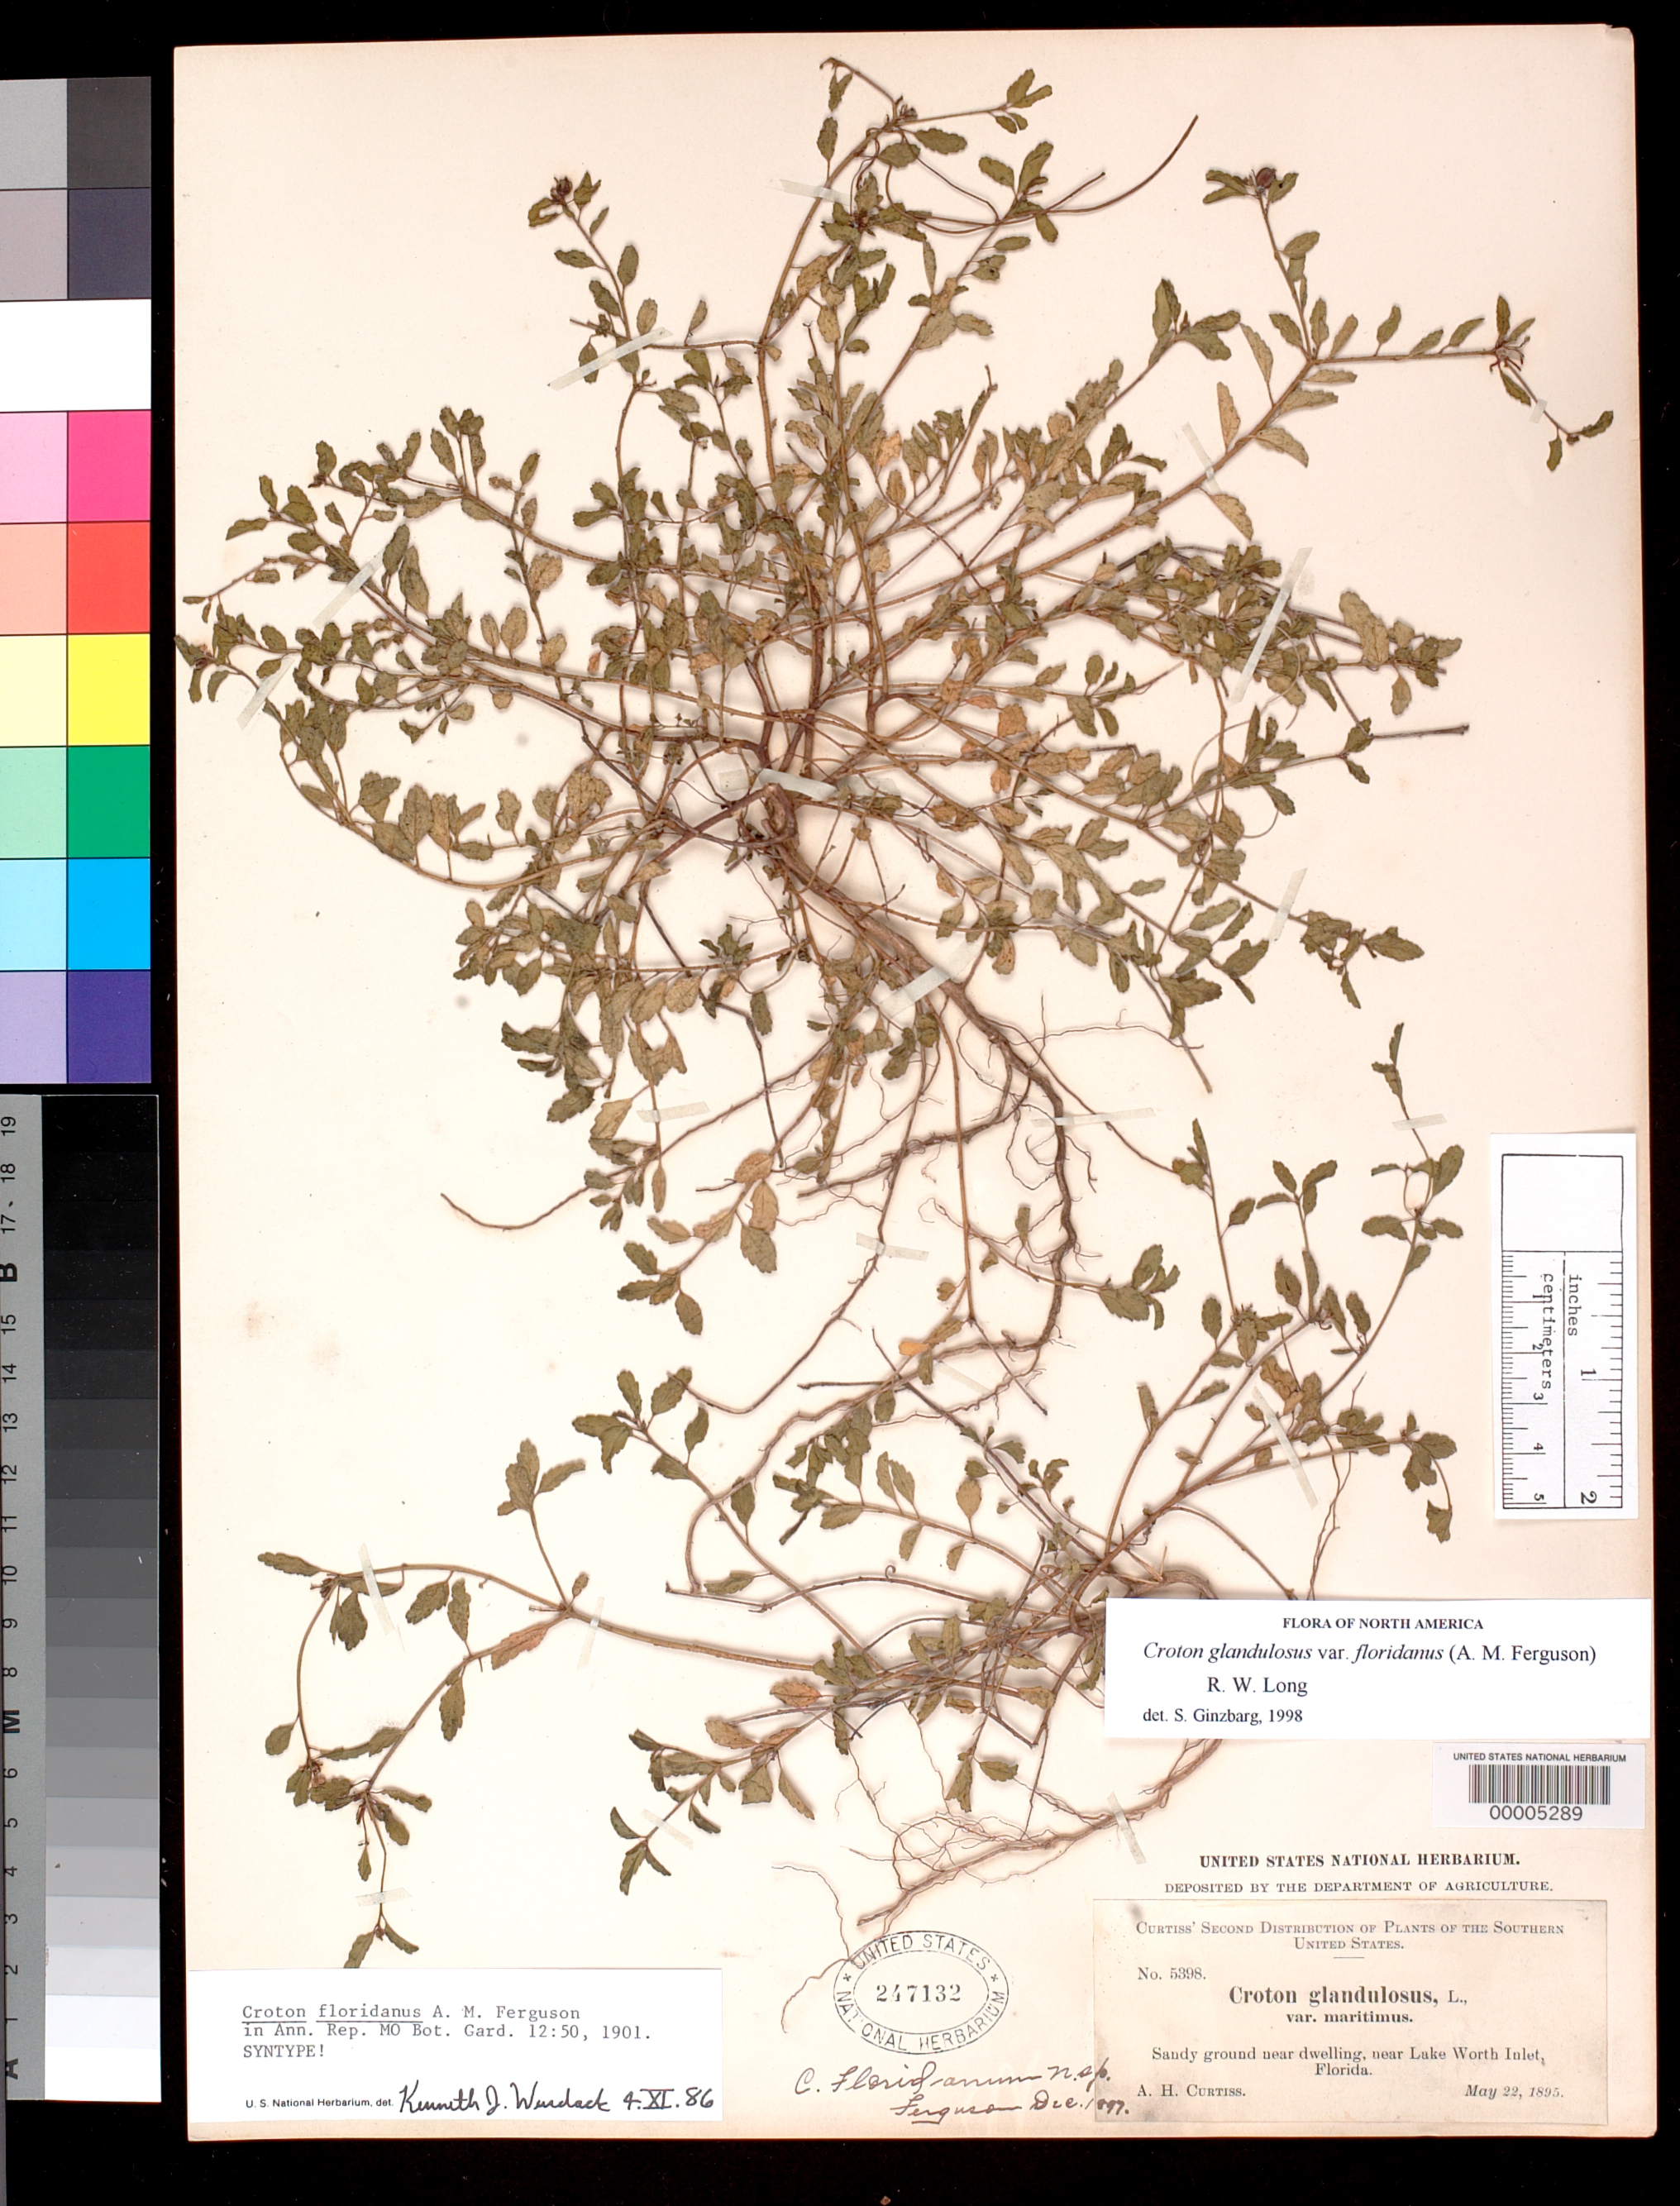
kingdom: Plantae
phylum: Tracheophyta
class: Magnoliopsida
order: Malpighiales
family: Euphorbiaceae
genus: Croton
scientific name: Croton floridanus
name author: A.M. Ferguson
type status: Isosyntype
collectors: A. H. Curtiss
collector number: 5398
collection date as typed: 22 May 1895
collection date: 1895-05-22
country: United States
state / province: Florida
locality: Near Lake Worth Inlet.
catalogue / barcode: US 247132